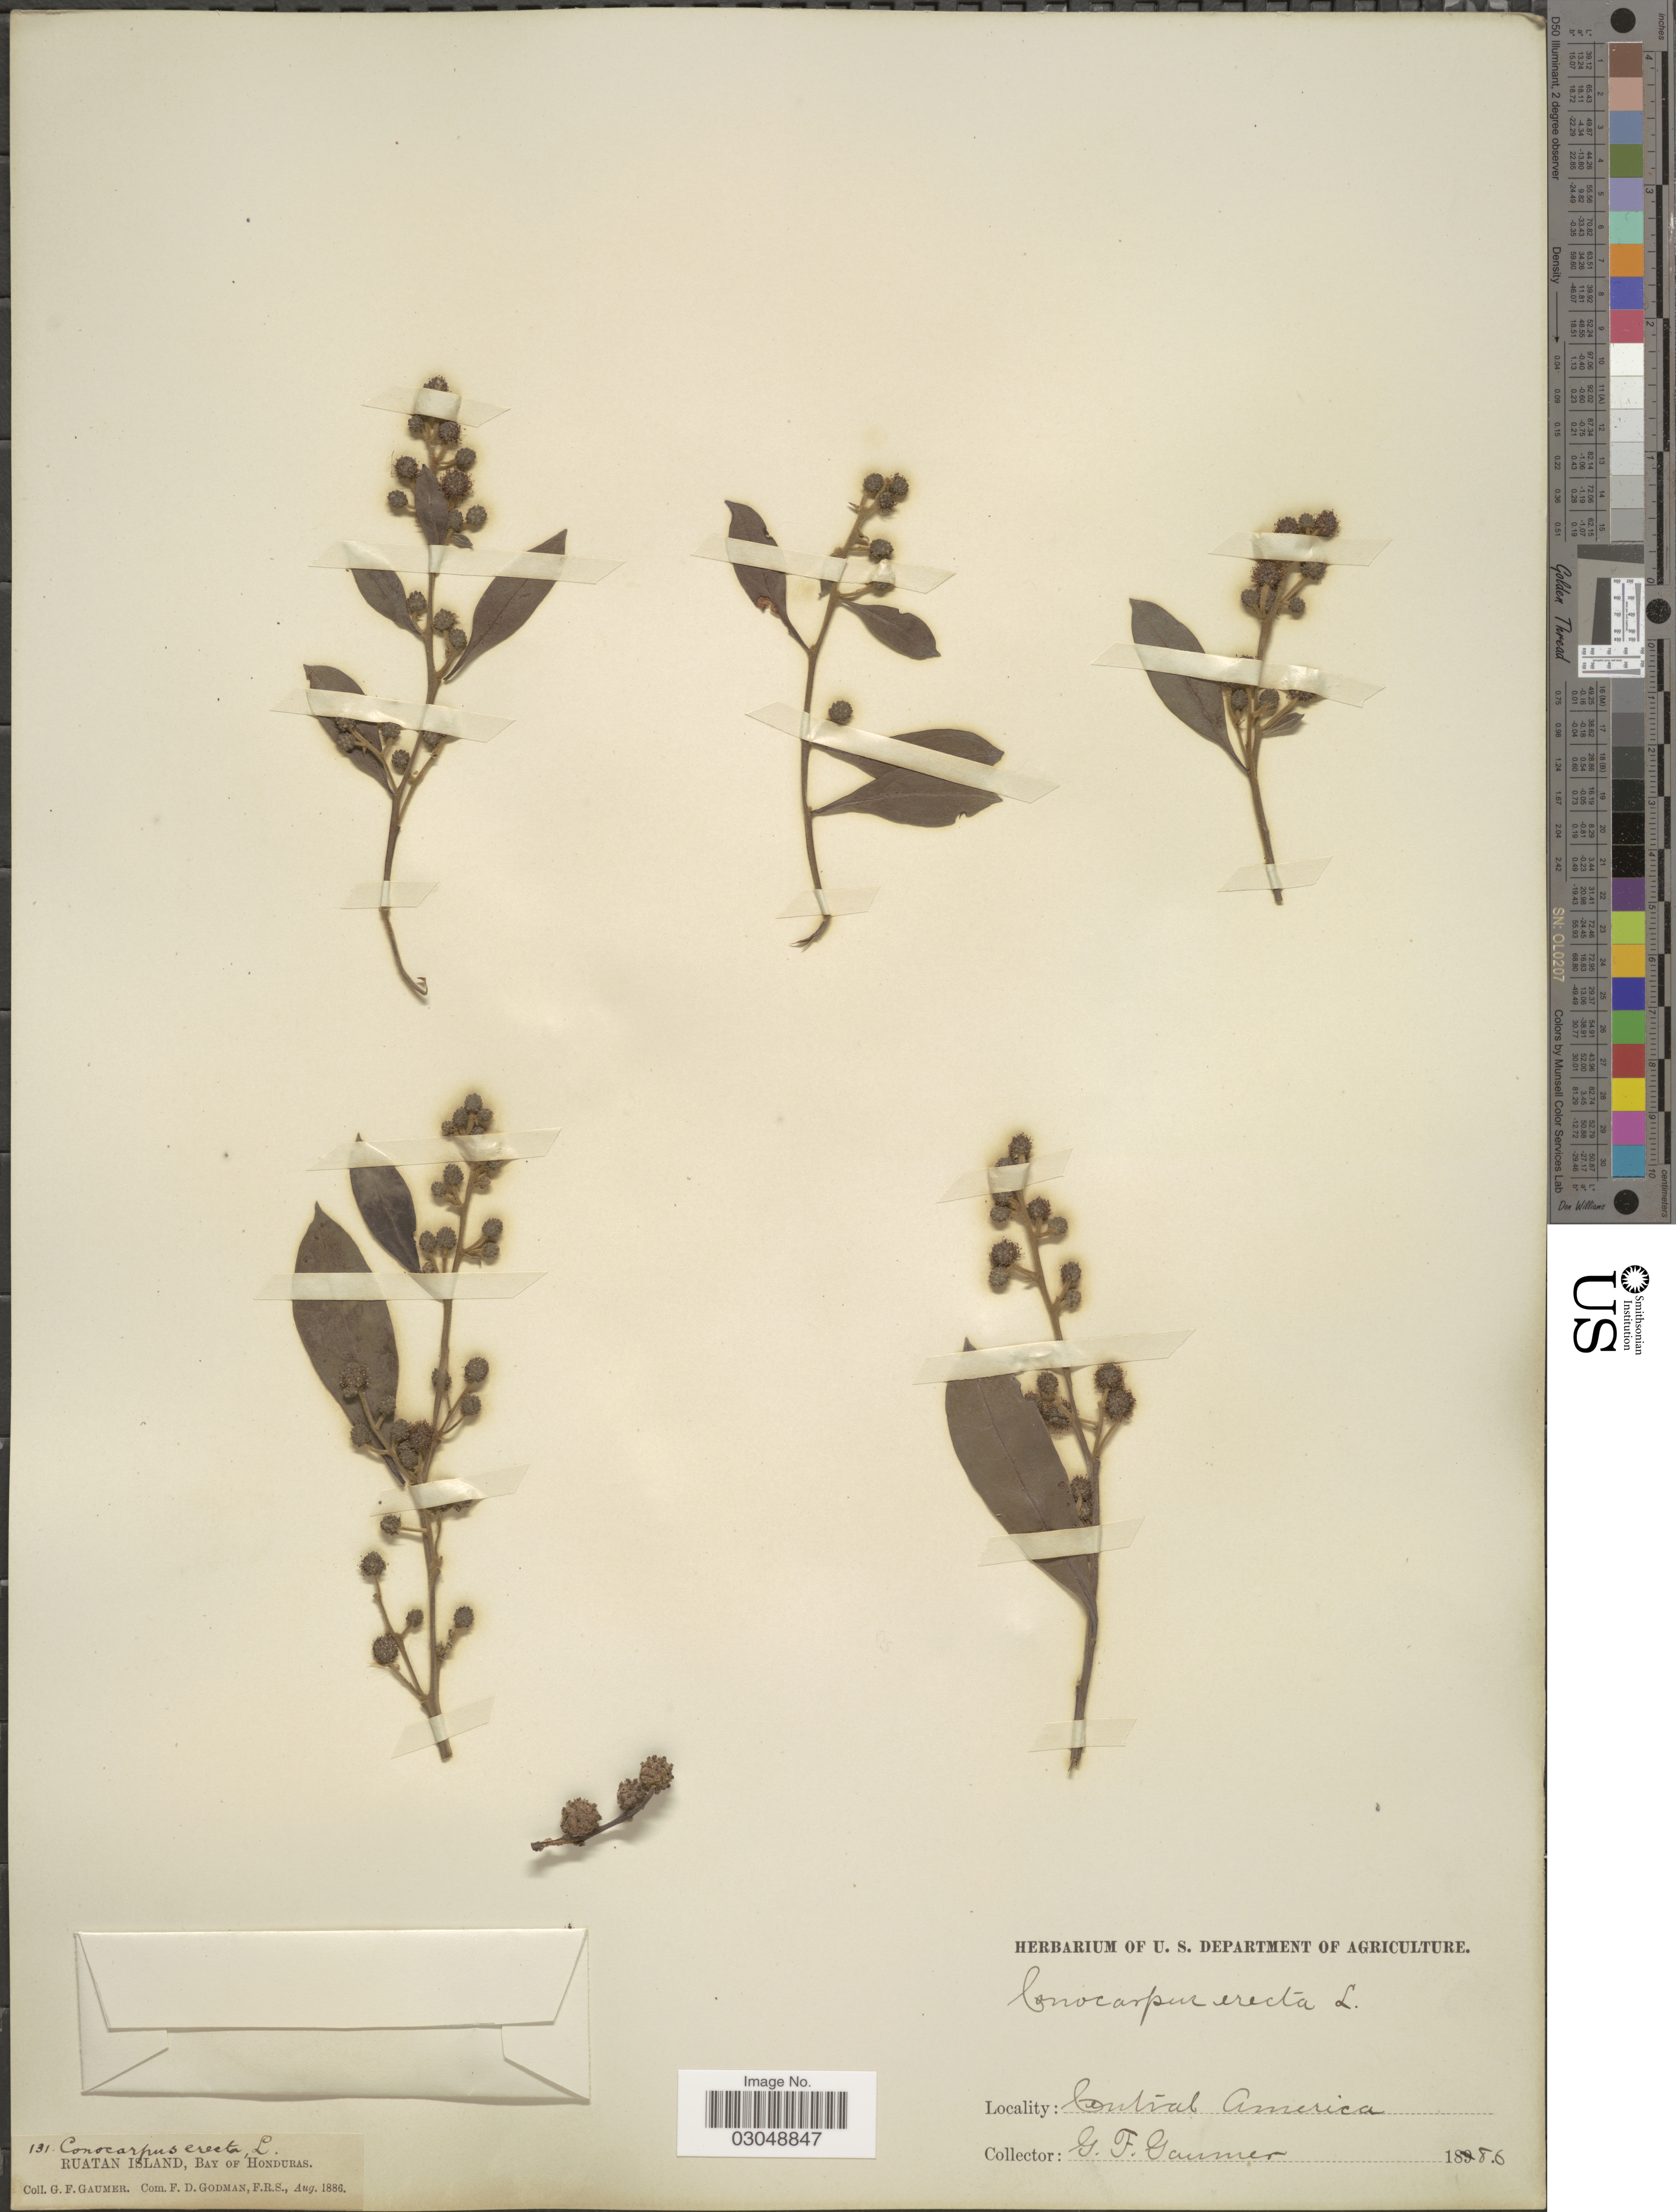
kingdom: Plantae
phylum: Tracheophyta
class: Magnoliopsida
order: Myrtales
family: Combretaceae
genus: Conocarpus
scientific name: Conocarpus erectus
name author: L.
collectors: G. F. Gaumer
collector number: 131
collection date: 1886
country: Honduras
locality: Ruatan Island, Bay of Honduras.